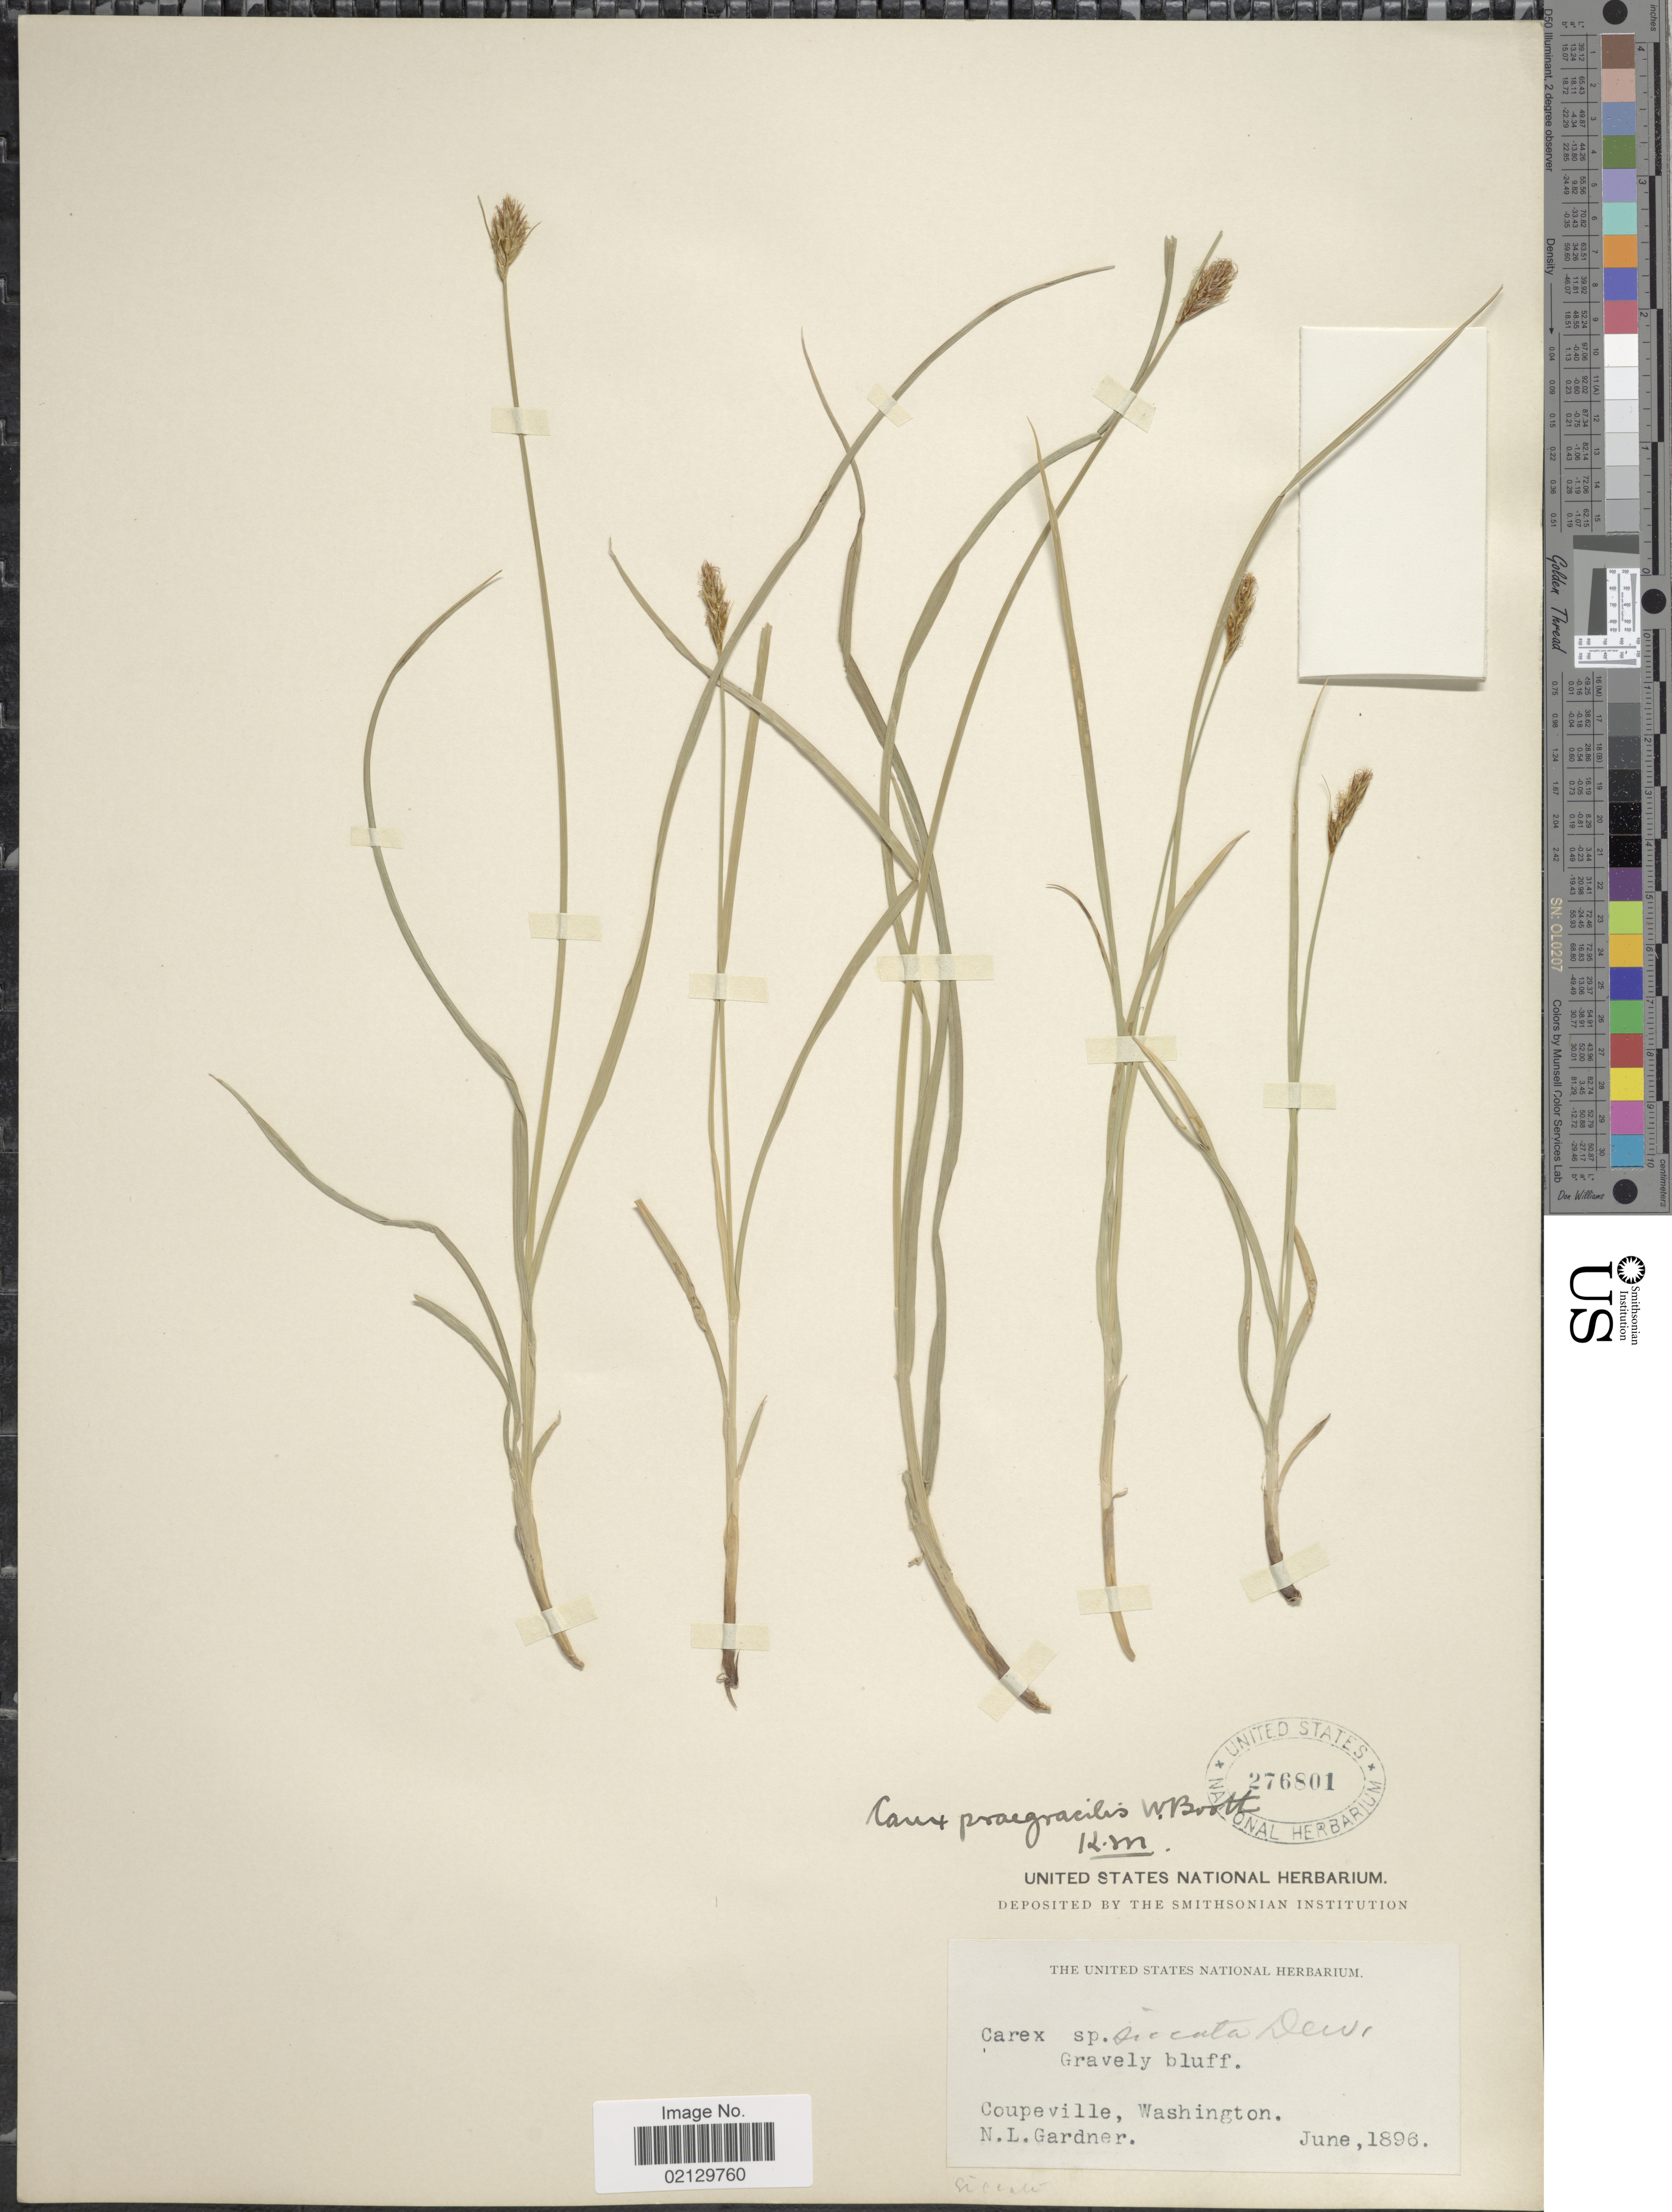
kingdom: Plantae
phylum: Tracheophyta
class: Liliopsida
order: Poales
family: Cyperaceae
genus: Carex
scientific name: Carex praegracilis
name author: W. Boott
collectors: N. Gardner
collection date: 1896-06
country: United States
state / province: Washington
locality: Coupeville, Washington.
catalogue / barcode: US 276801